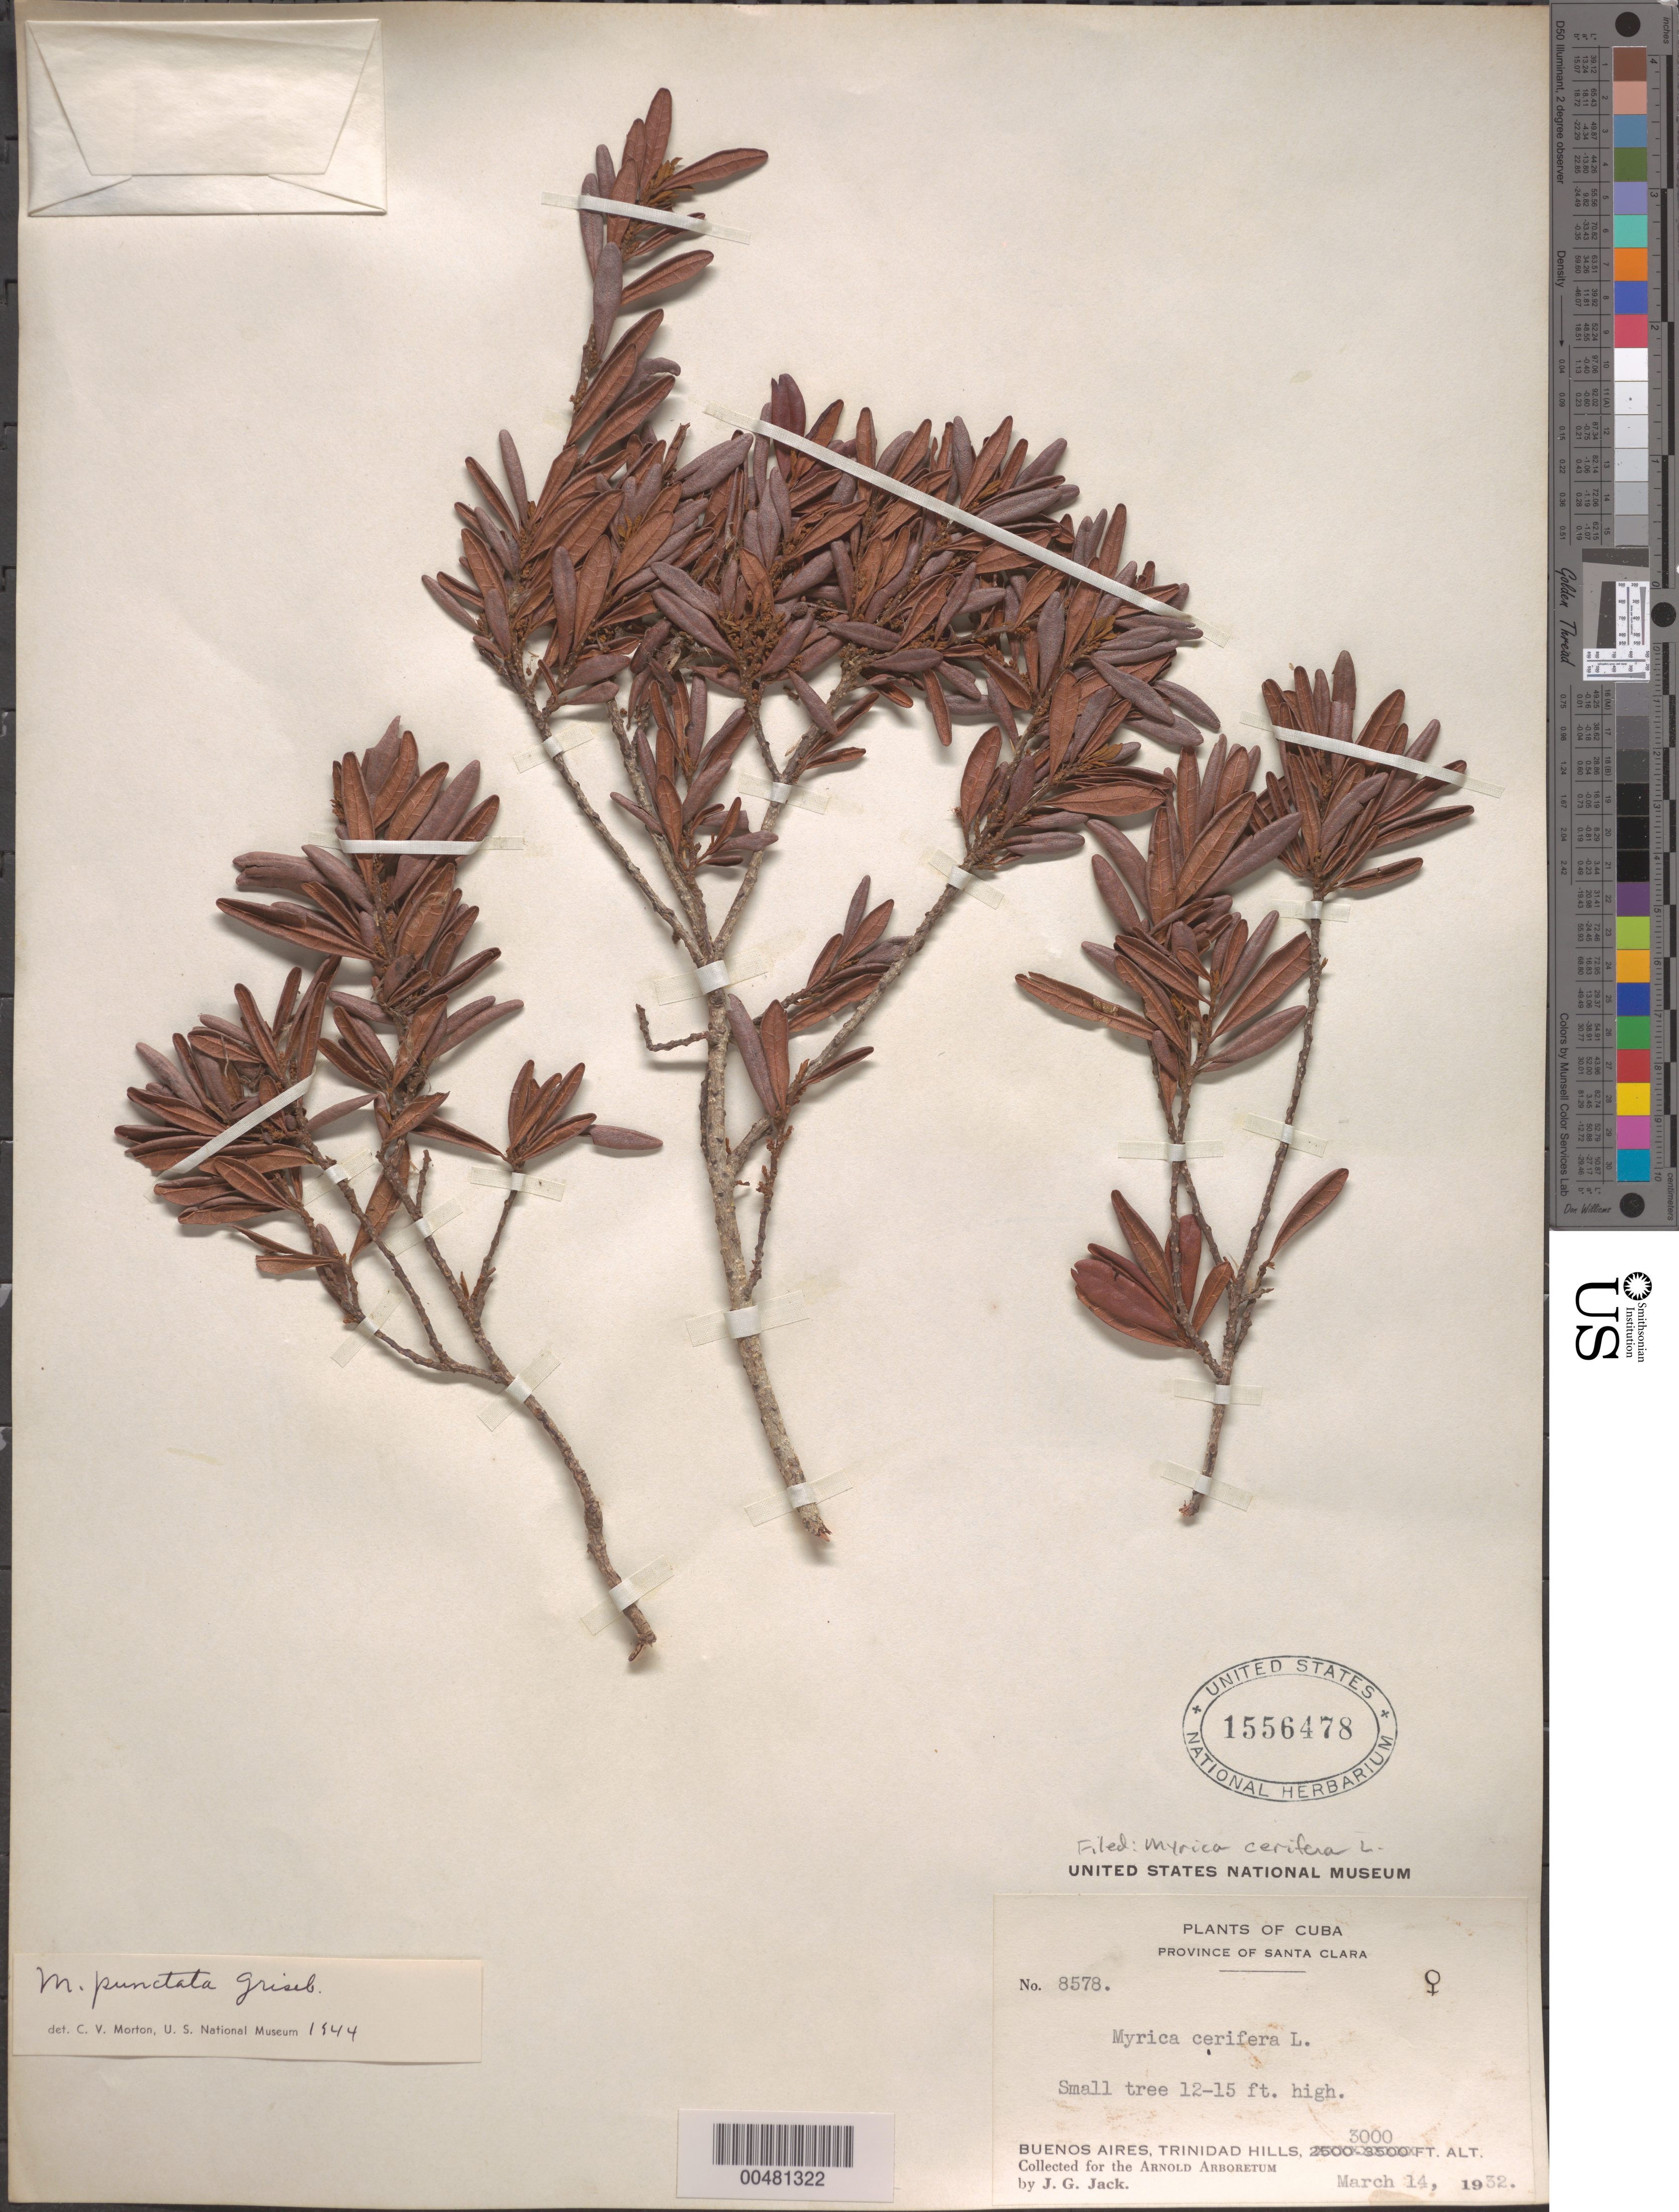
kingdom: Plantae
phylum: Tracheophyta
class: Magnoliopsida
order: Fagales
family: Myricaceae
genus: Morella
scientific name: Morella punctata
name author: (Griseb.) J. Herb.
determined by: Strong, Mark T., (BOT), Smithsonian Institution - National Museum of Natural History (UNITED STATES)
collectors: J. G. Jack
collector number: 8578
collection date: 1932-03-14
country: Cuba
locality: Santa Clara Province. Buenos Aires, Trinidad Hills.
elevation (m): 914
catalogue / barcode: US 1556478